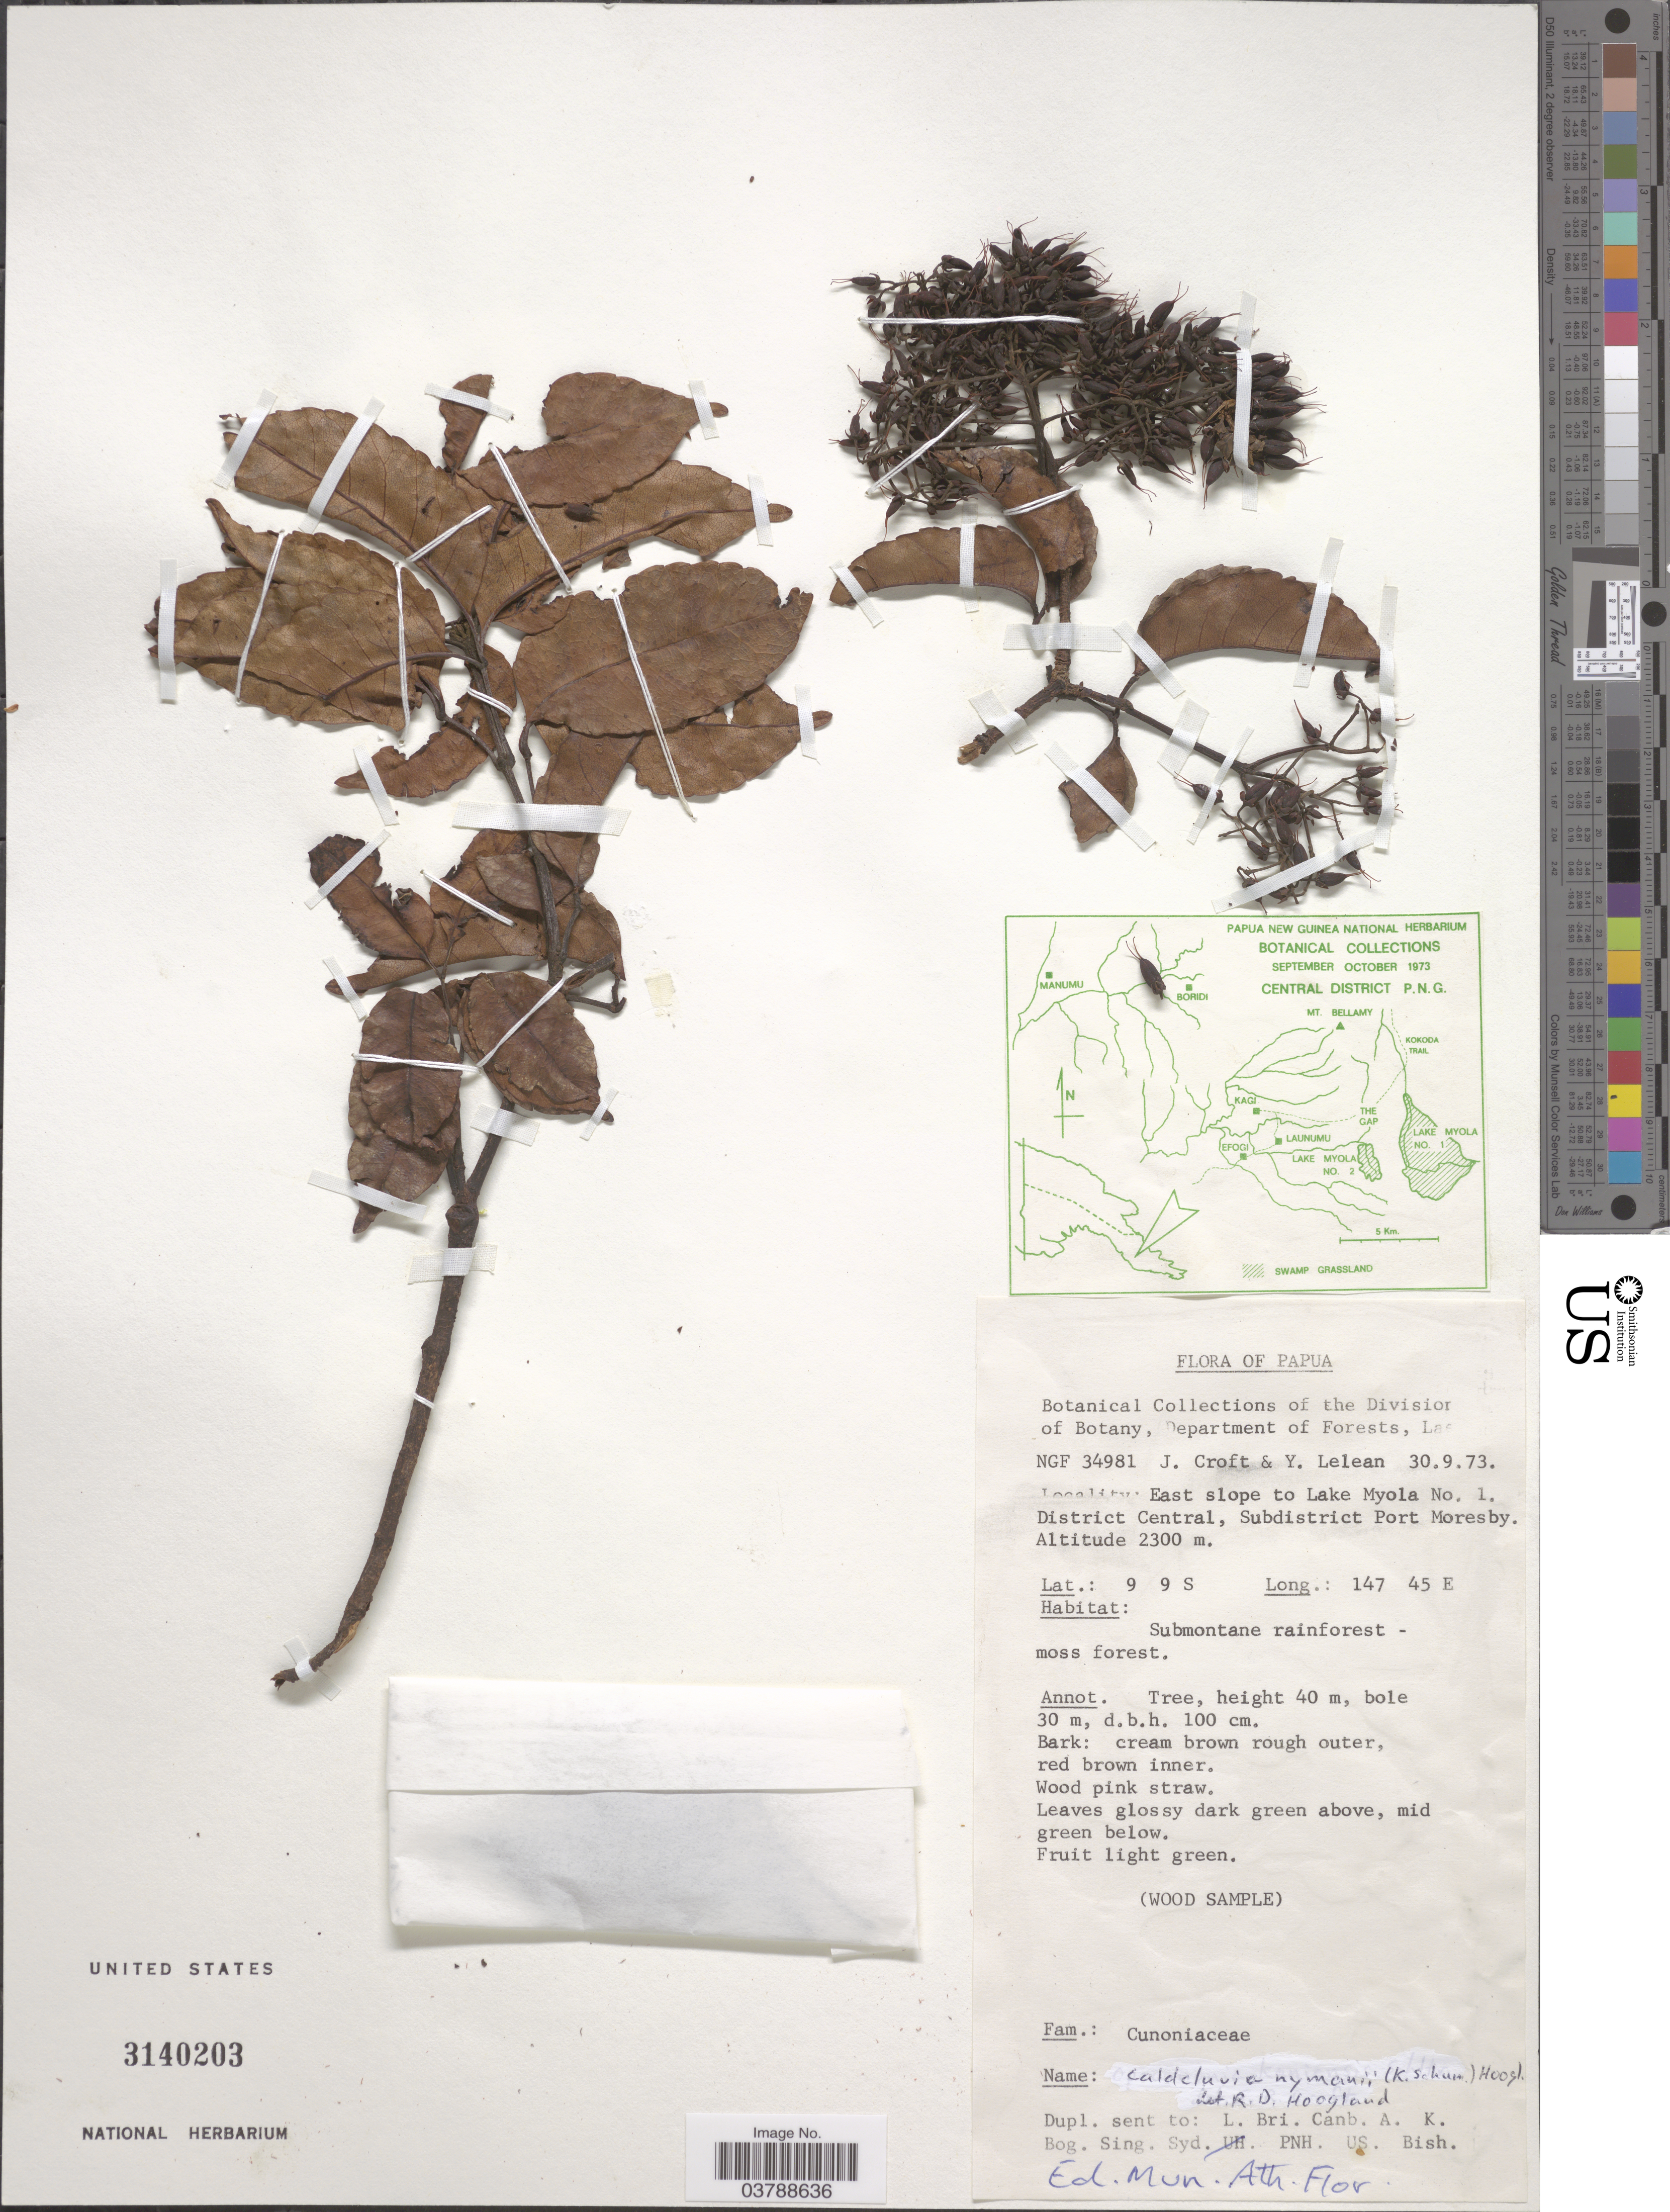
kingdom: Plantae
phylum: Tracheophyta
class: Magnoliopsida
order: Oxalidales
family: Cunoniaceae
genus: Opocunonia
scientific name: Opocunonia nymanii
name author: (K. Schum.) Schltr.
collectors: J. Croft & Y. Lelean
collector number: NGF34981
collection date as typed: Transcribed d/m/y: 30/9/73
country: Papua New Guinea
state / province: Central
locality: Papua. East slope to Lake Myola No. 1. District Central, Subdistrict Port Moresby.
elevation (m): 2300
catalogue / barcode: US 3140203